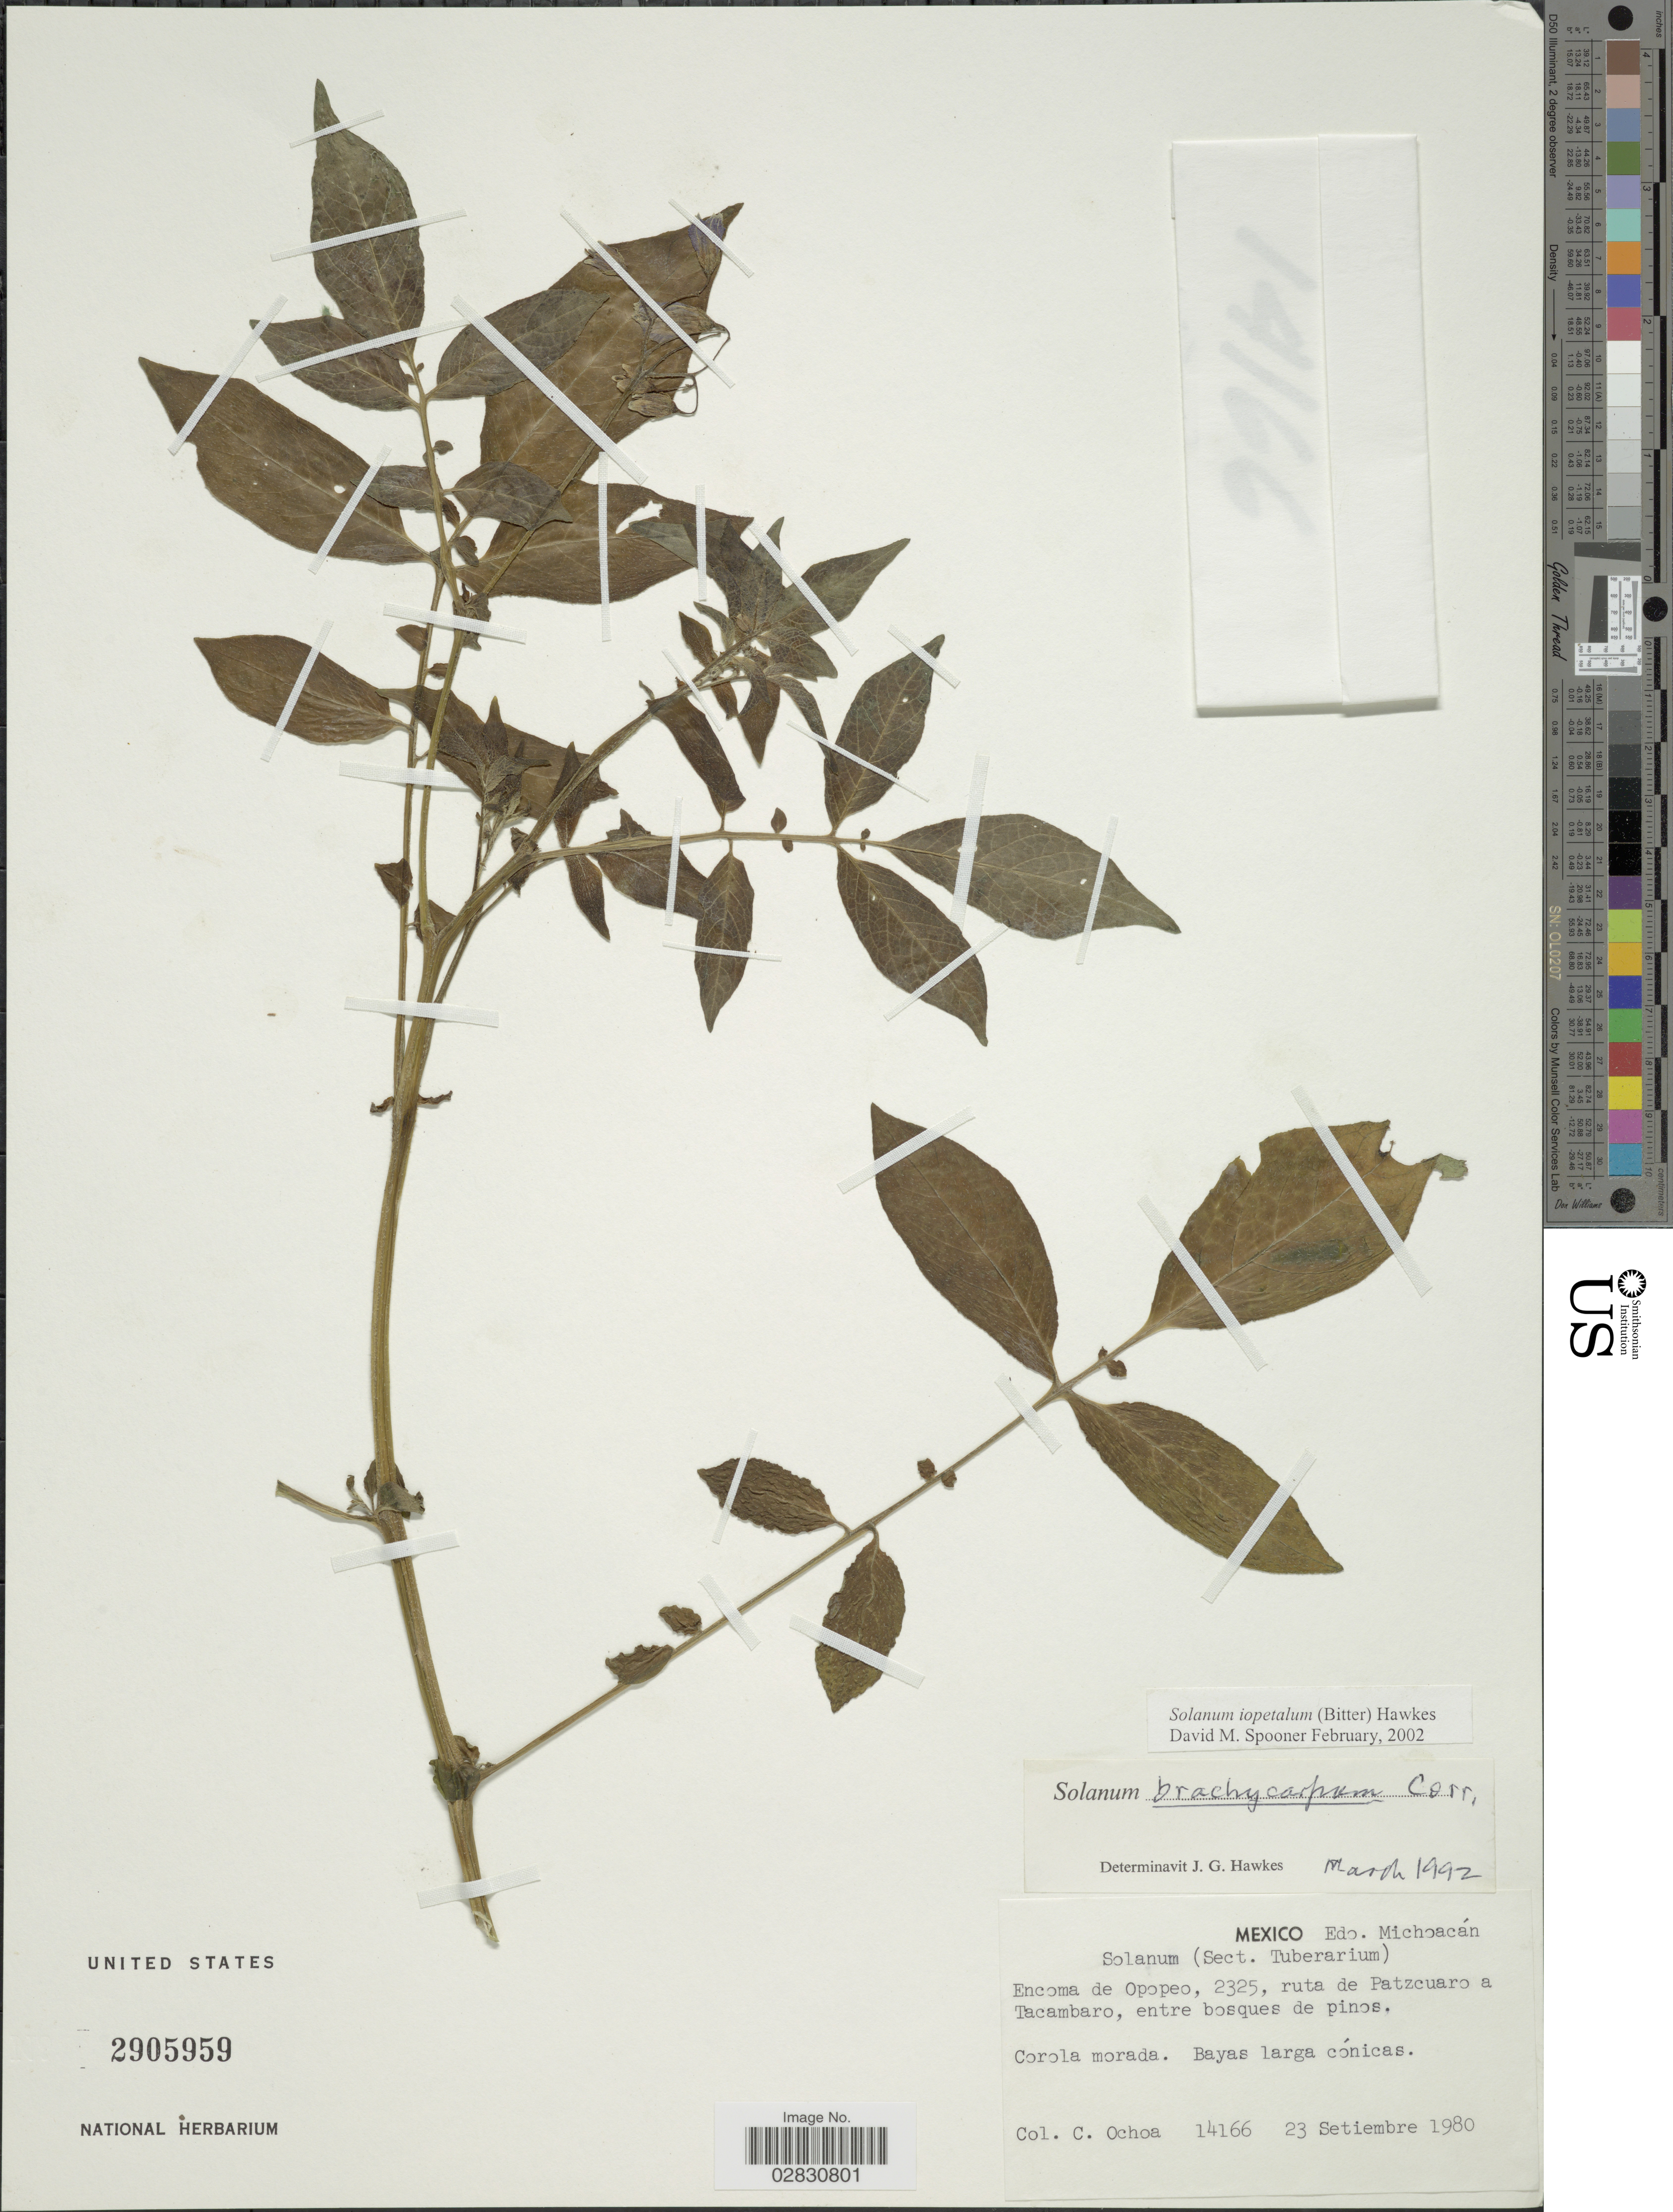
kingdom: Plantae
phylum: Tracheophyta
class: Magnoliopsida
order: Solanales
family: Solanaceae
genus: Solanum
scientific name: Solanum iopetalum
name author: (Bitter) Hawkes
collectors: C. Ochoa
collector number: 14166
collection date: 1980-09-23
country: Mexico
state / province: Michoacán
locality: Edo. Michoacán, Encoma de Opopeo, 2325, ruta de Patzcuaro a Tacambaro, entre bosques de pinos.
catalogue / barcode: US 2905959